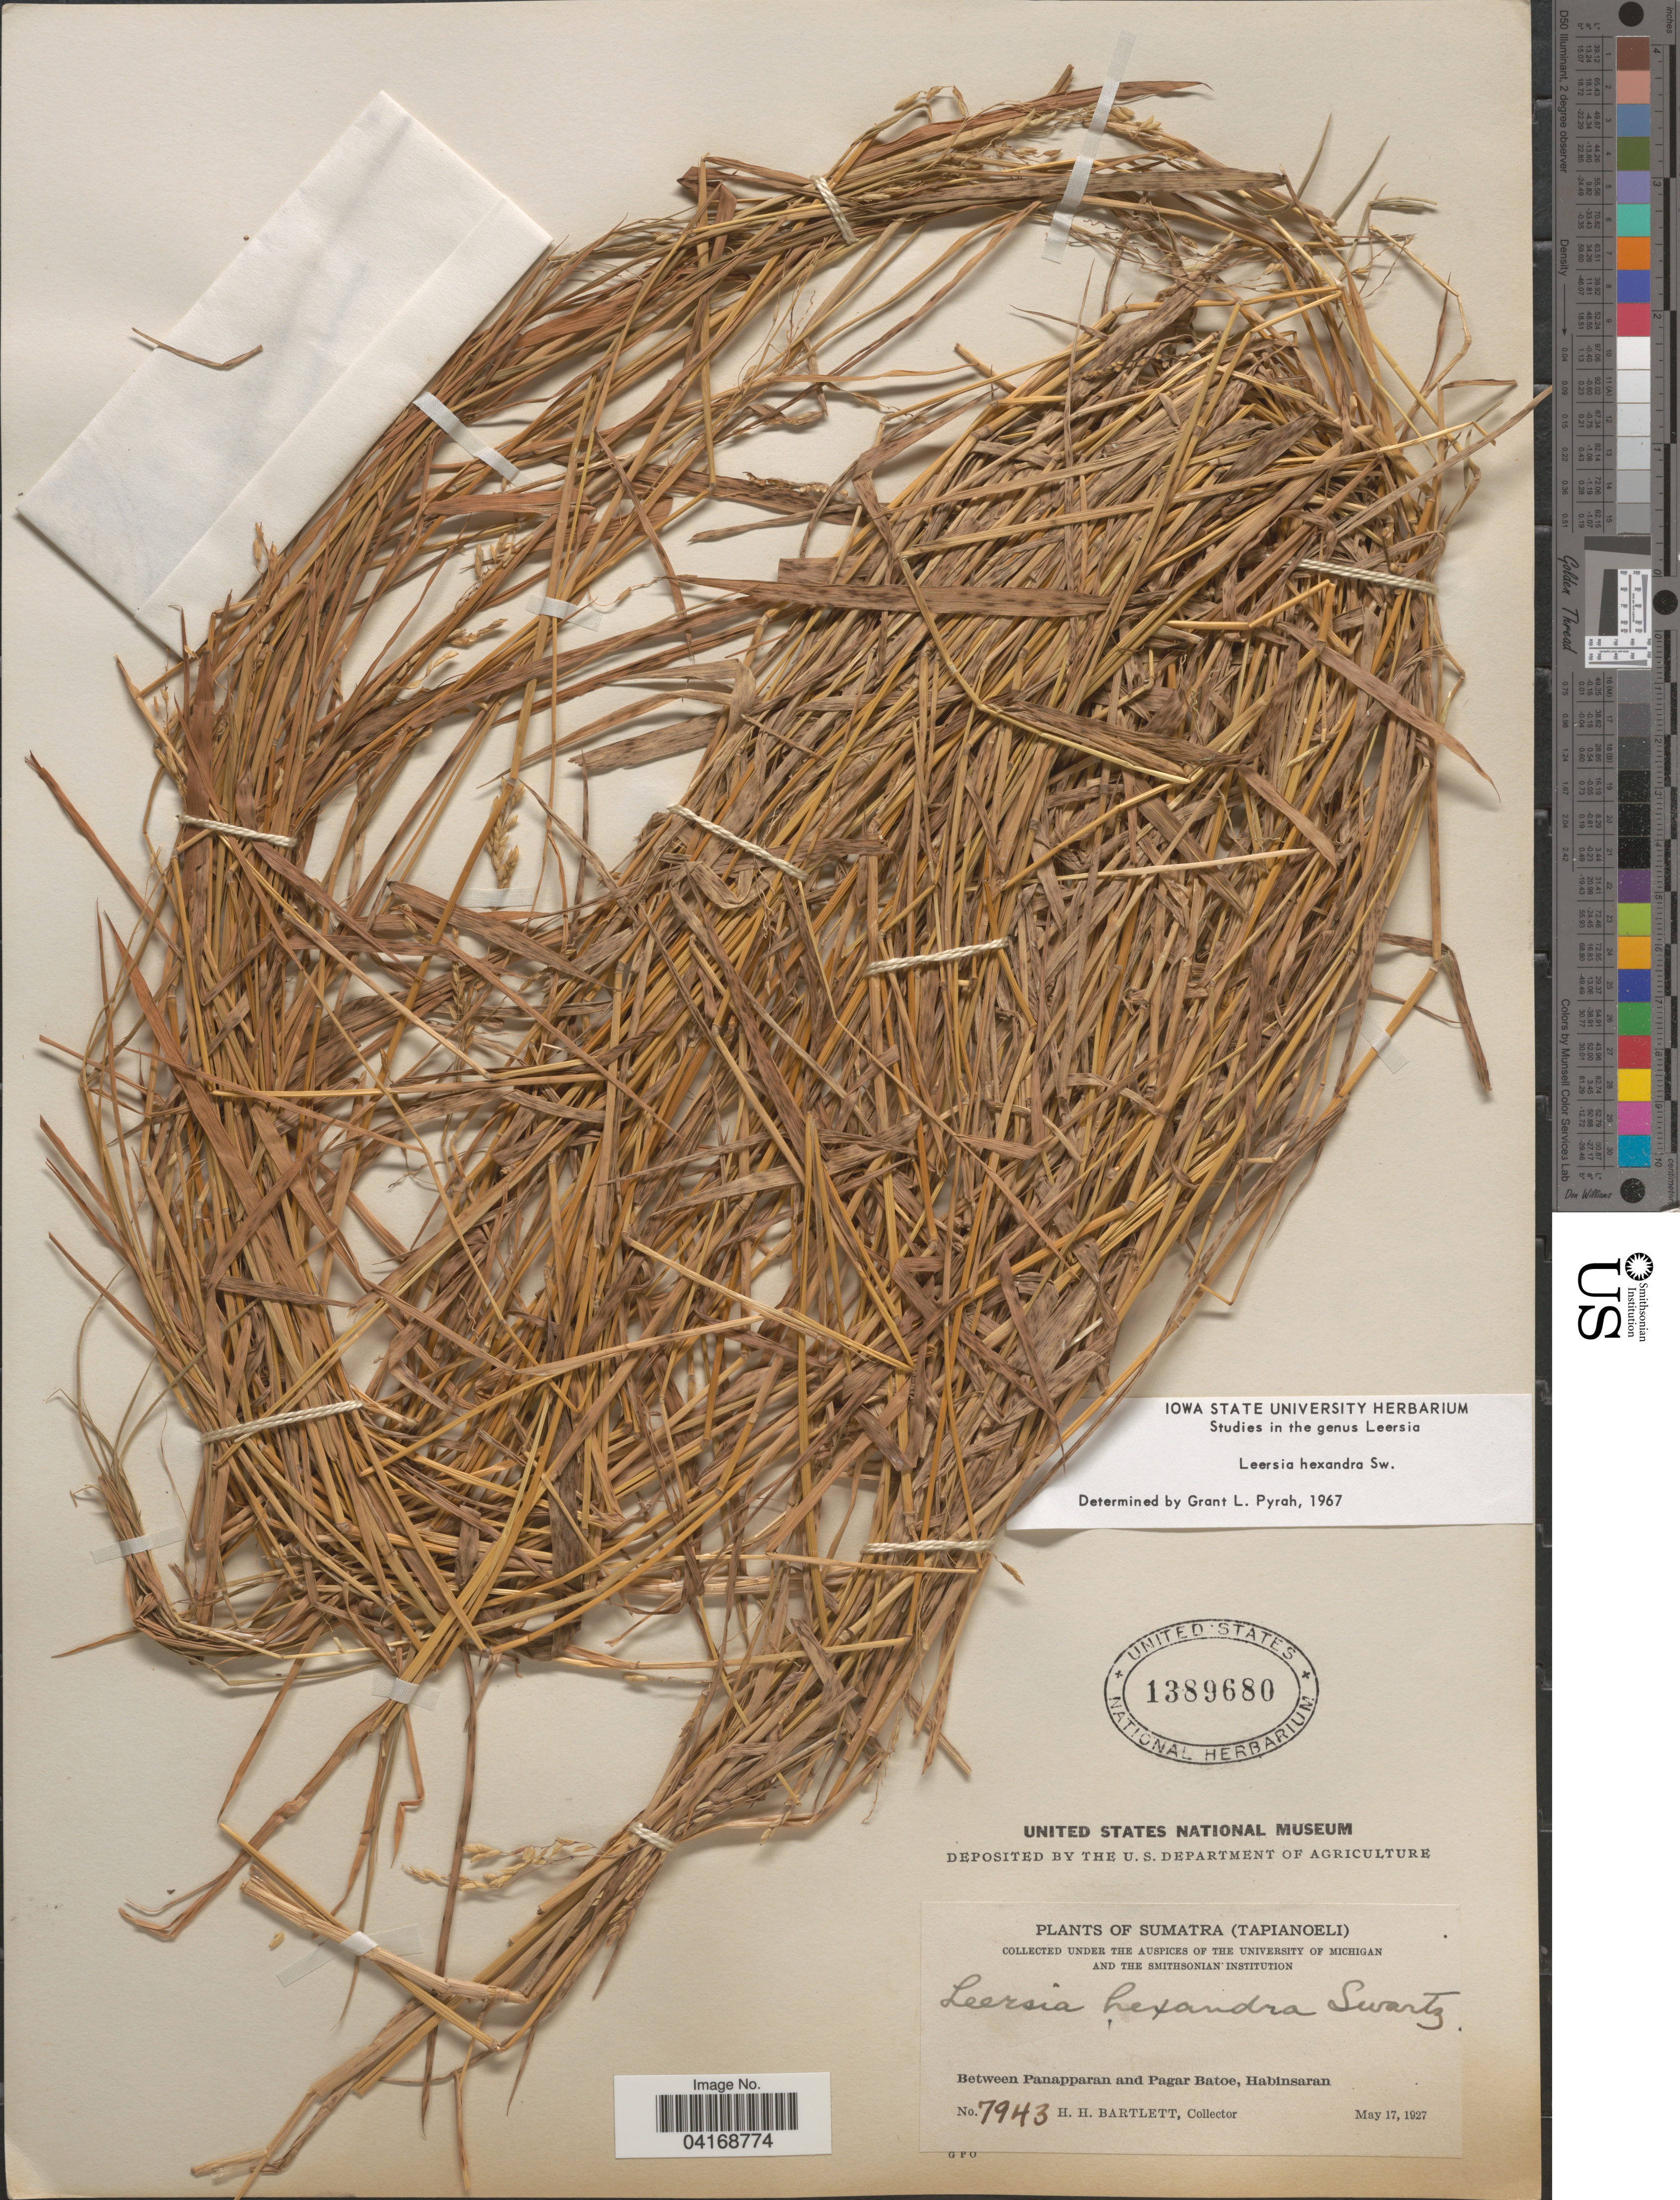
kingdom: Plantae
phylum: Tracheophyta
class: Liliopsida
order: Poales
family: Poaceae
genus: Leersia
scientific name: Leersia hexandra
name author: Sw.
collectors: H. H. Bartlett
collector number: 7943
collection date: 1927-05-17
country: Indonesia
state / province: Sumatra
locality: (Tapianoeli). Between Panapparan and Pagar Batoe, Habinsaran.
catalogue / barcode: US 1389680